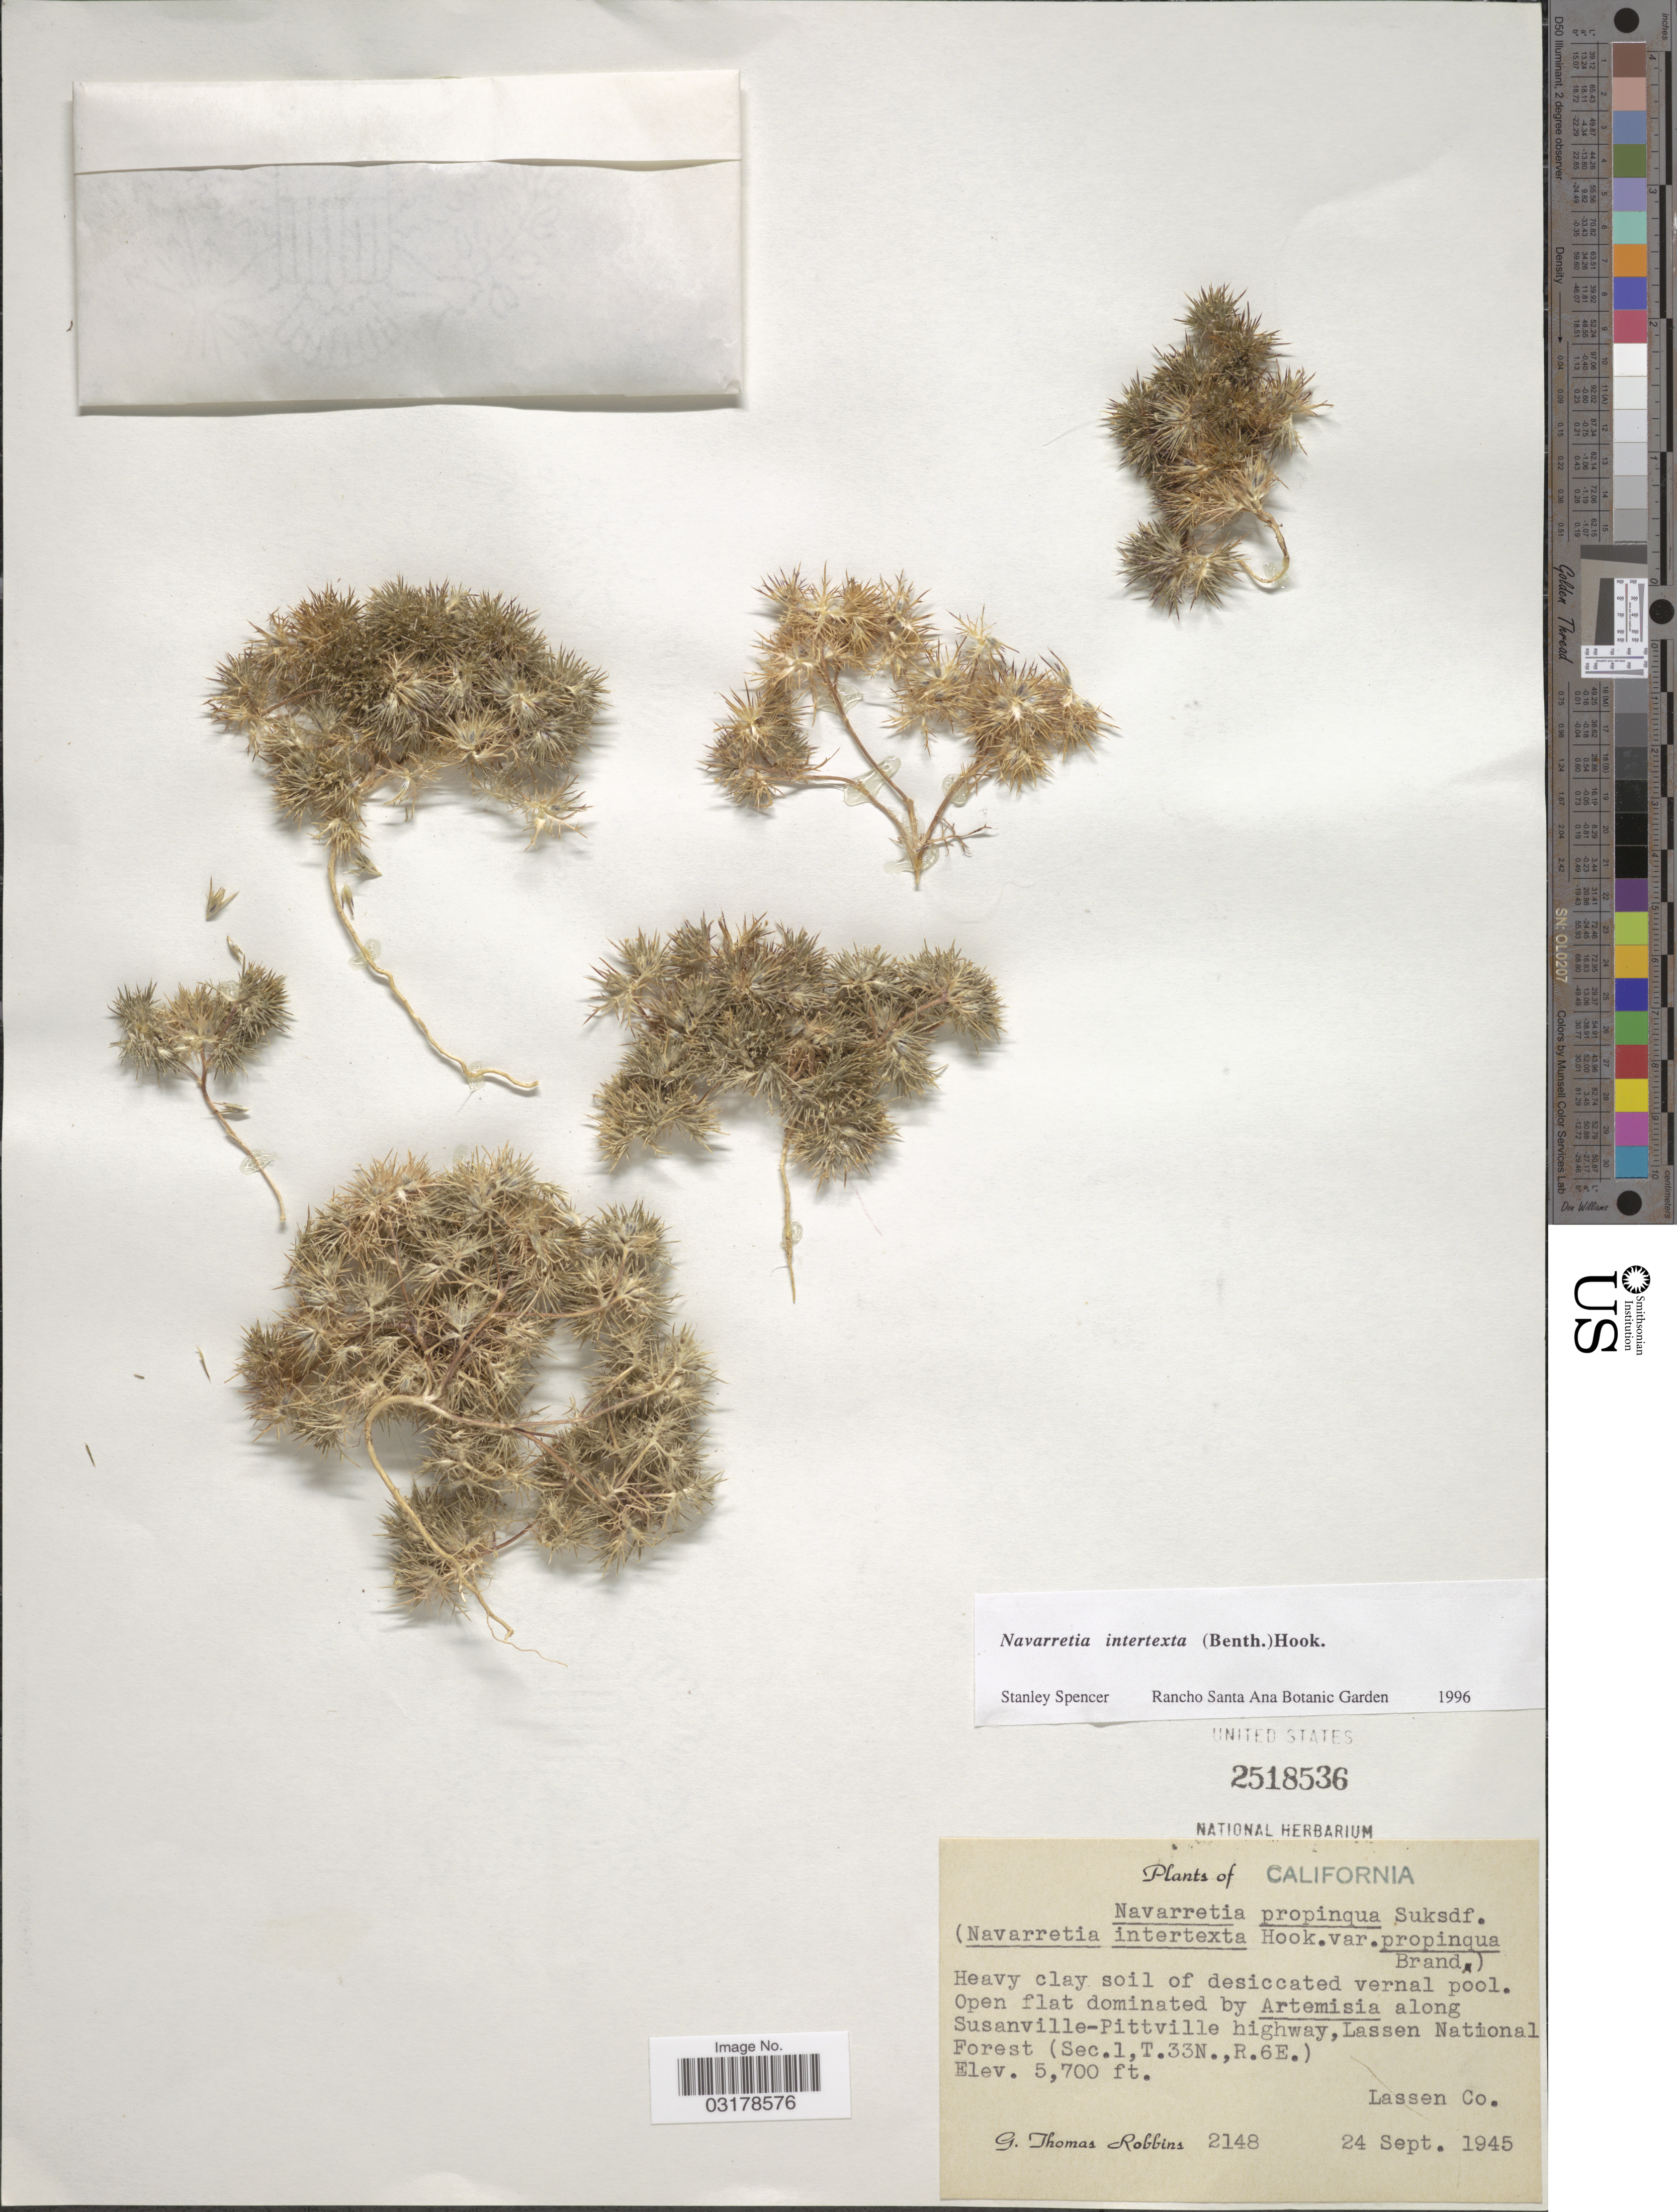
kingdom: Plantae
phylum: Tracheophyta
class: Magnoliopsida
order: Ericales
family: Polemoniaceae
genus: Navarretia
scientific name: Navarretia intertexta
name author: (Benth.) Hook.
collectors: G. T. Robbins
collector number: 2148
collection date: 1945-09-24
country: United States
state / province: California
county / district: Lassen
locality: Susanville-Pittville highway, Lassen National Forest (Sec. 1, T33N, R6E). Lassen Co.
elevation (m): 1737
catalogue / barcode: US 2518536